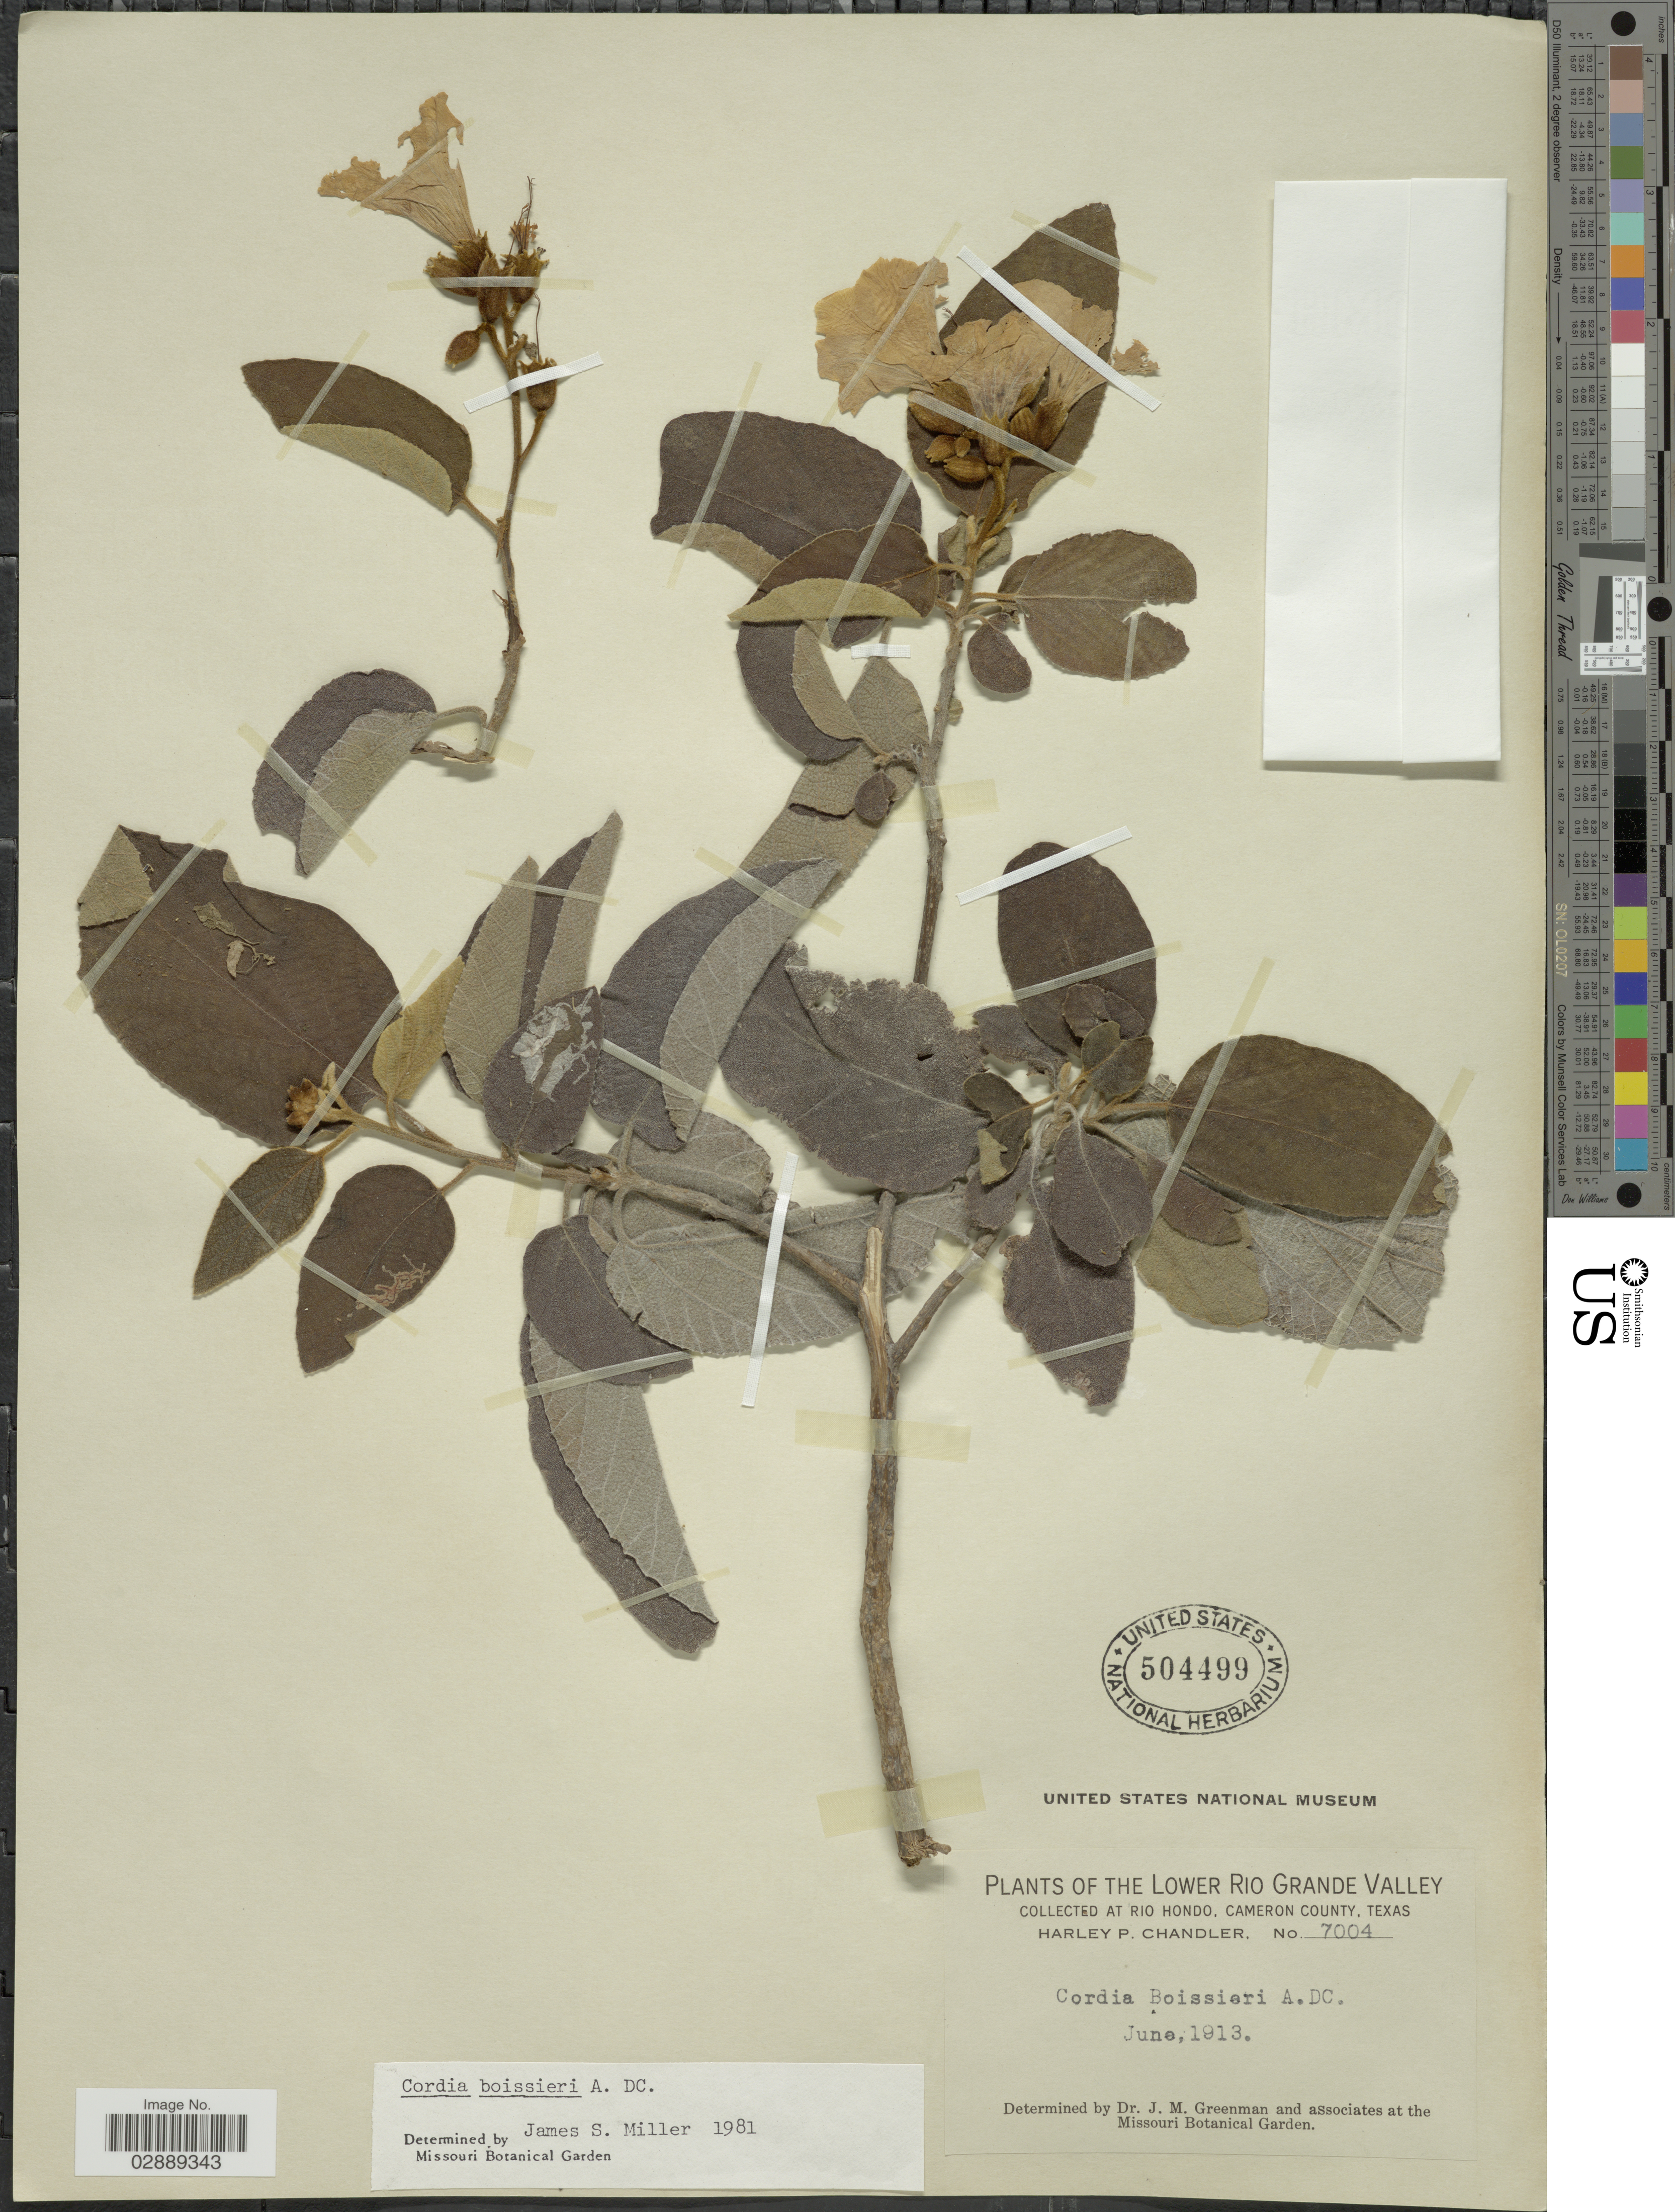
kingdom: Plantae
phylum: Tracheophyta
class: Magnoliopsida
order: Boraginales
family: Cordiaceae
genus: Cordia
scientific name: Cordia boissieri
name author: A. DC.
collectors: H. Chandler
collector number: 7004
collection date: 1913-06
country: United States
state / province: Texas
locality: The Lower Rio Grande Valley. At Rio Hondo, Cameron County.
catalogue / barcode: US 504499